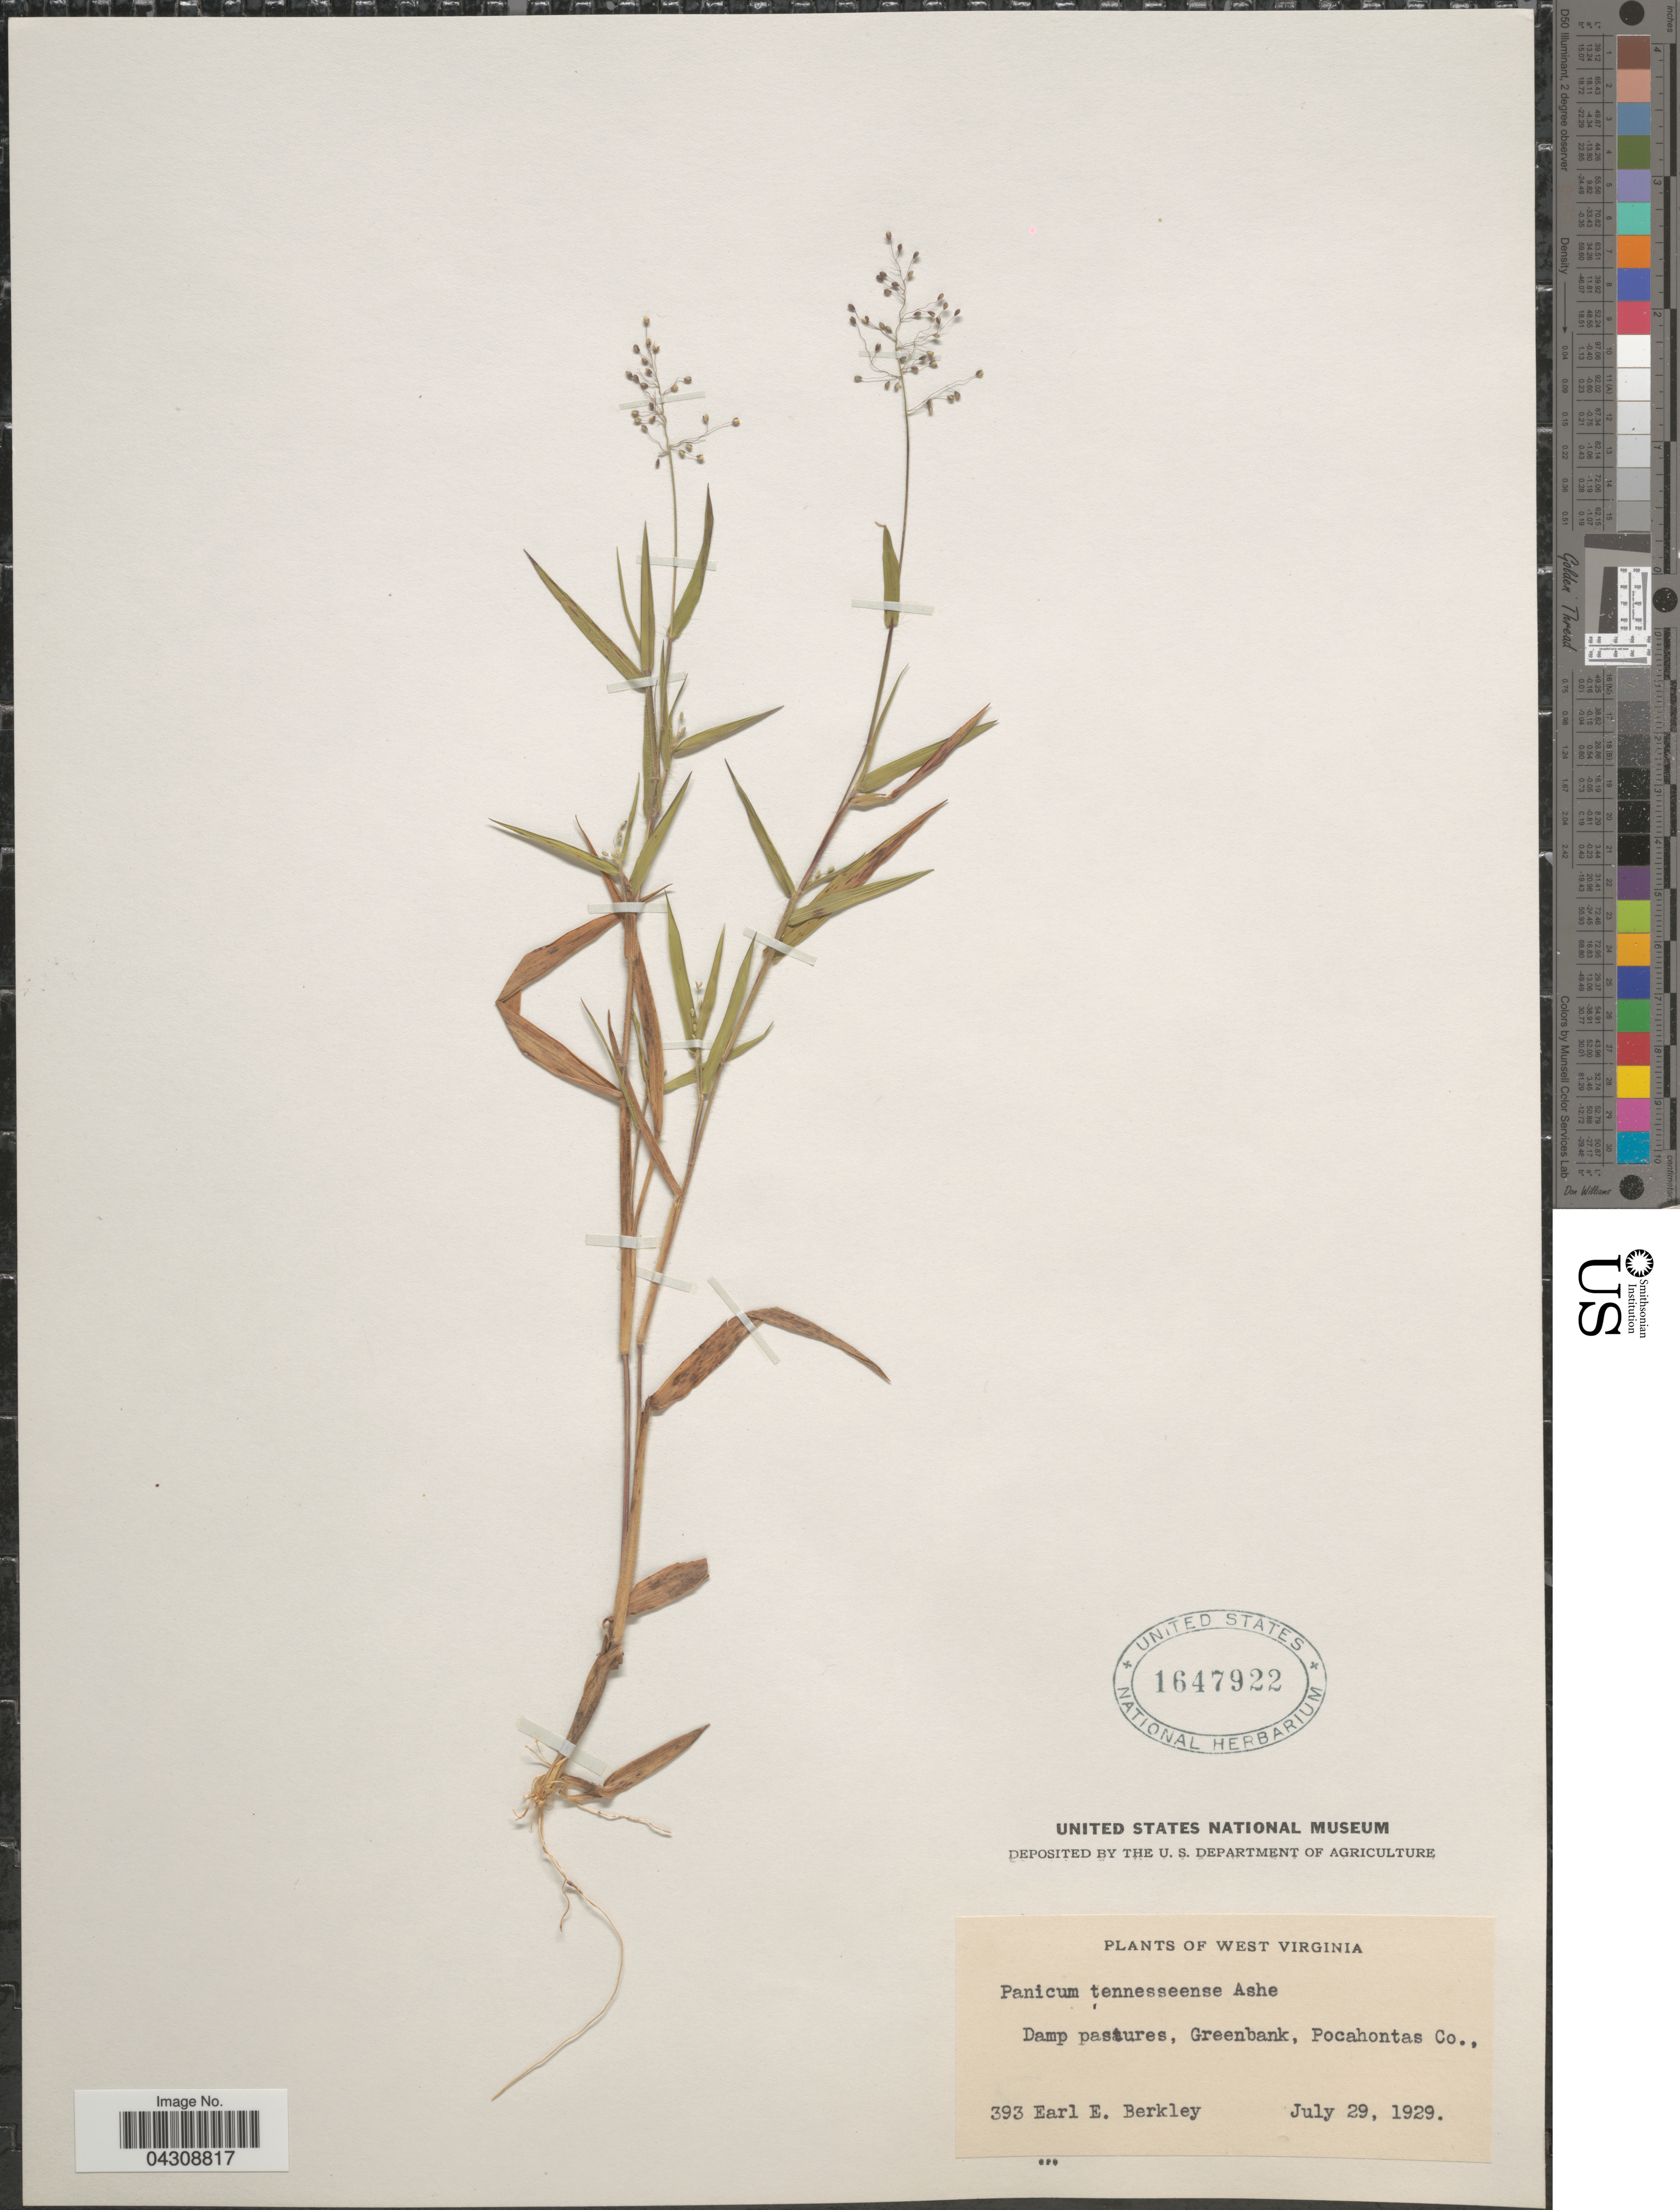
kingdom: Plantae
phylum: Tracheophyta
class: Liliopsida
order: Poales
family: Poaceae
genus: Dichanthelium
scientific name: Dichanthelium acuminatum var. acuminatum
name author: (Sw.) Gould & C.A. Clark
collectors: E. Berkley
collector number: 393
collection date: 1929-07-29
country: United States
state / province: West Virginia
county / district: Pocahontas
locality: Damp pastures, Greenbank, Pocahontas Co.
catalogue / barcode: US 1647922